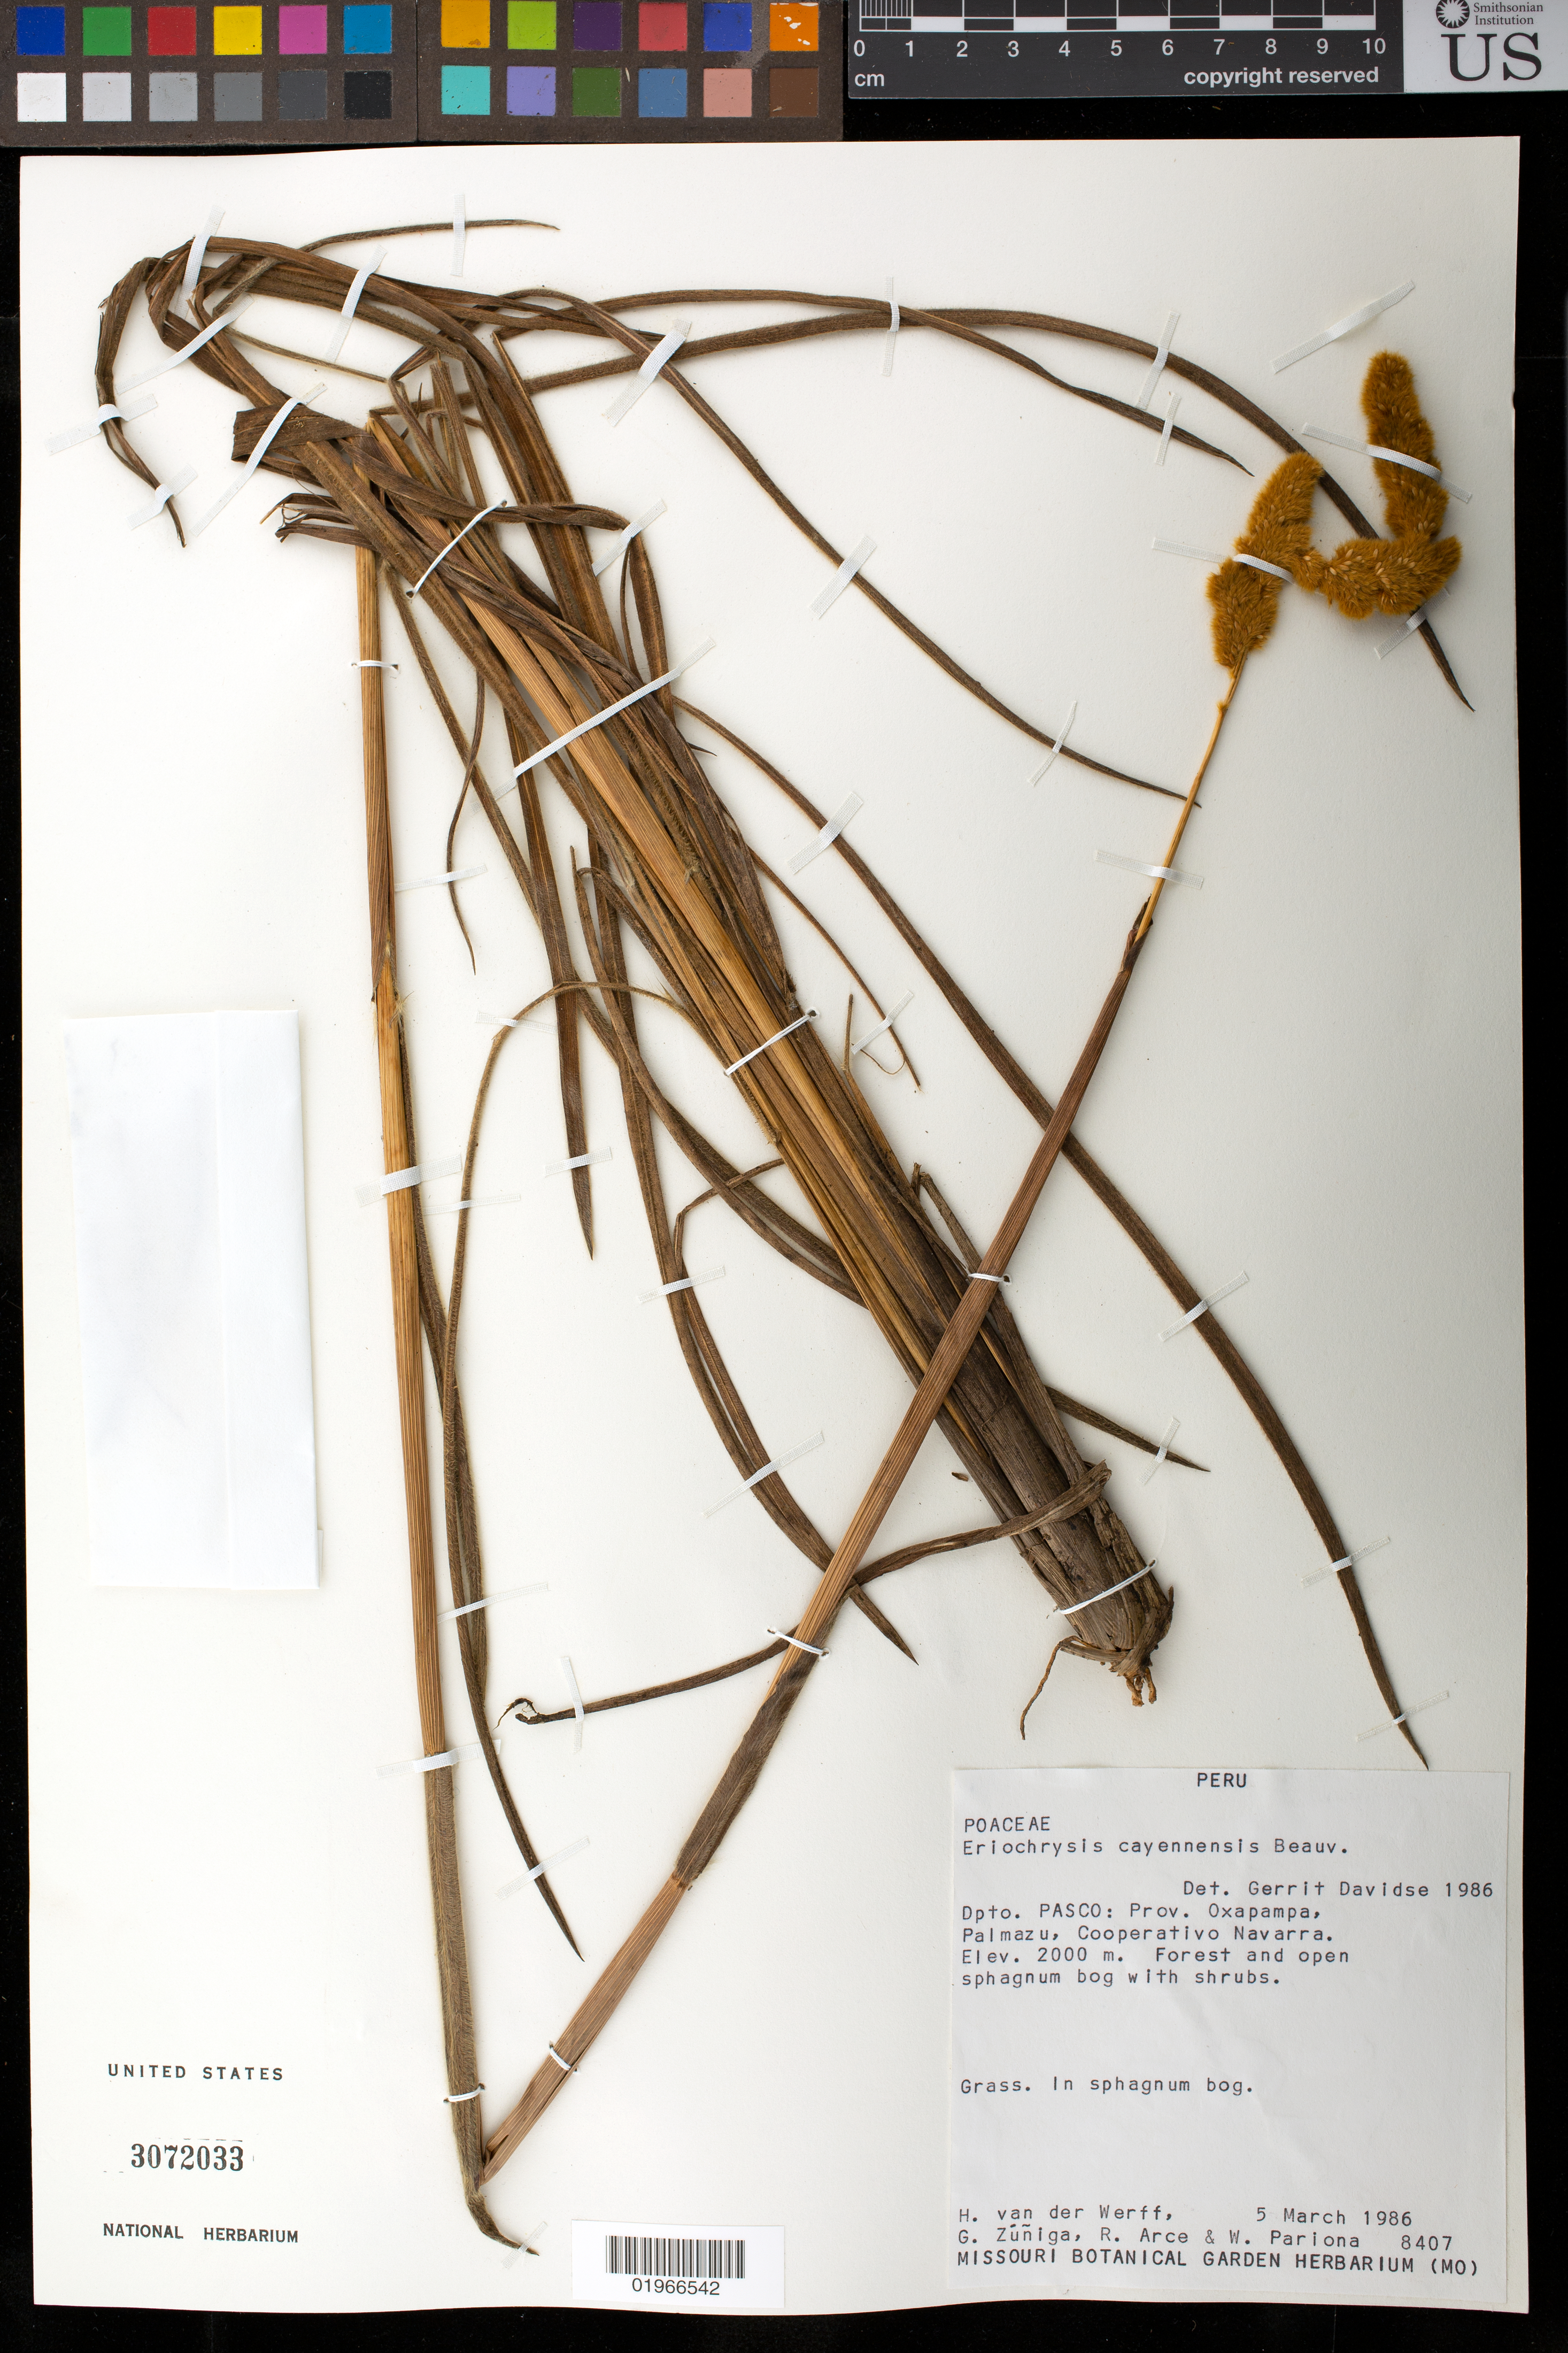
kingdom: Plantae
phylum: Tracheophyta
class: Liliopsida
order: Poales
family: Poaceae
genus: Eriochrysis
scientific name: Eriochrysis cayennensis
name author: P. Beauv.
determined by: Davidse, Gerrit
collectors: H. van der Werff, G. Zuniga, R. Arce & W. Pariona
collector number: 8407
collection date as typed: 5 March 1986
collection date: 1986-03-05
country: Peru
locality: Dpto. Pasco: Prov. Oxapampa, Palmazu, Cooperativo Navarra.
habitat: Forest and open. Sphagnum bog with shrubs.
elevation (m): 2000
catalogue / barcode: US 3072033